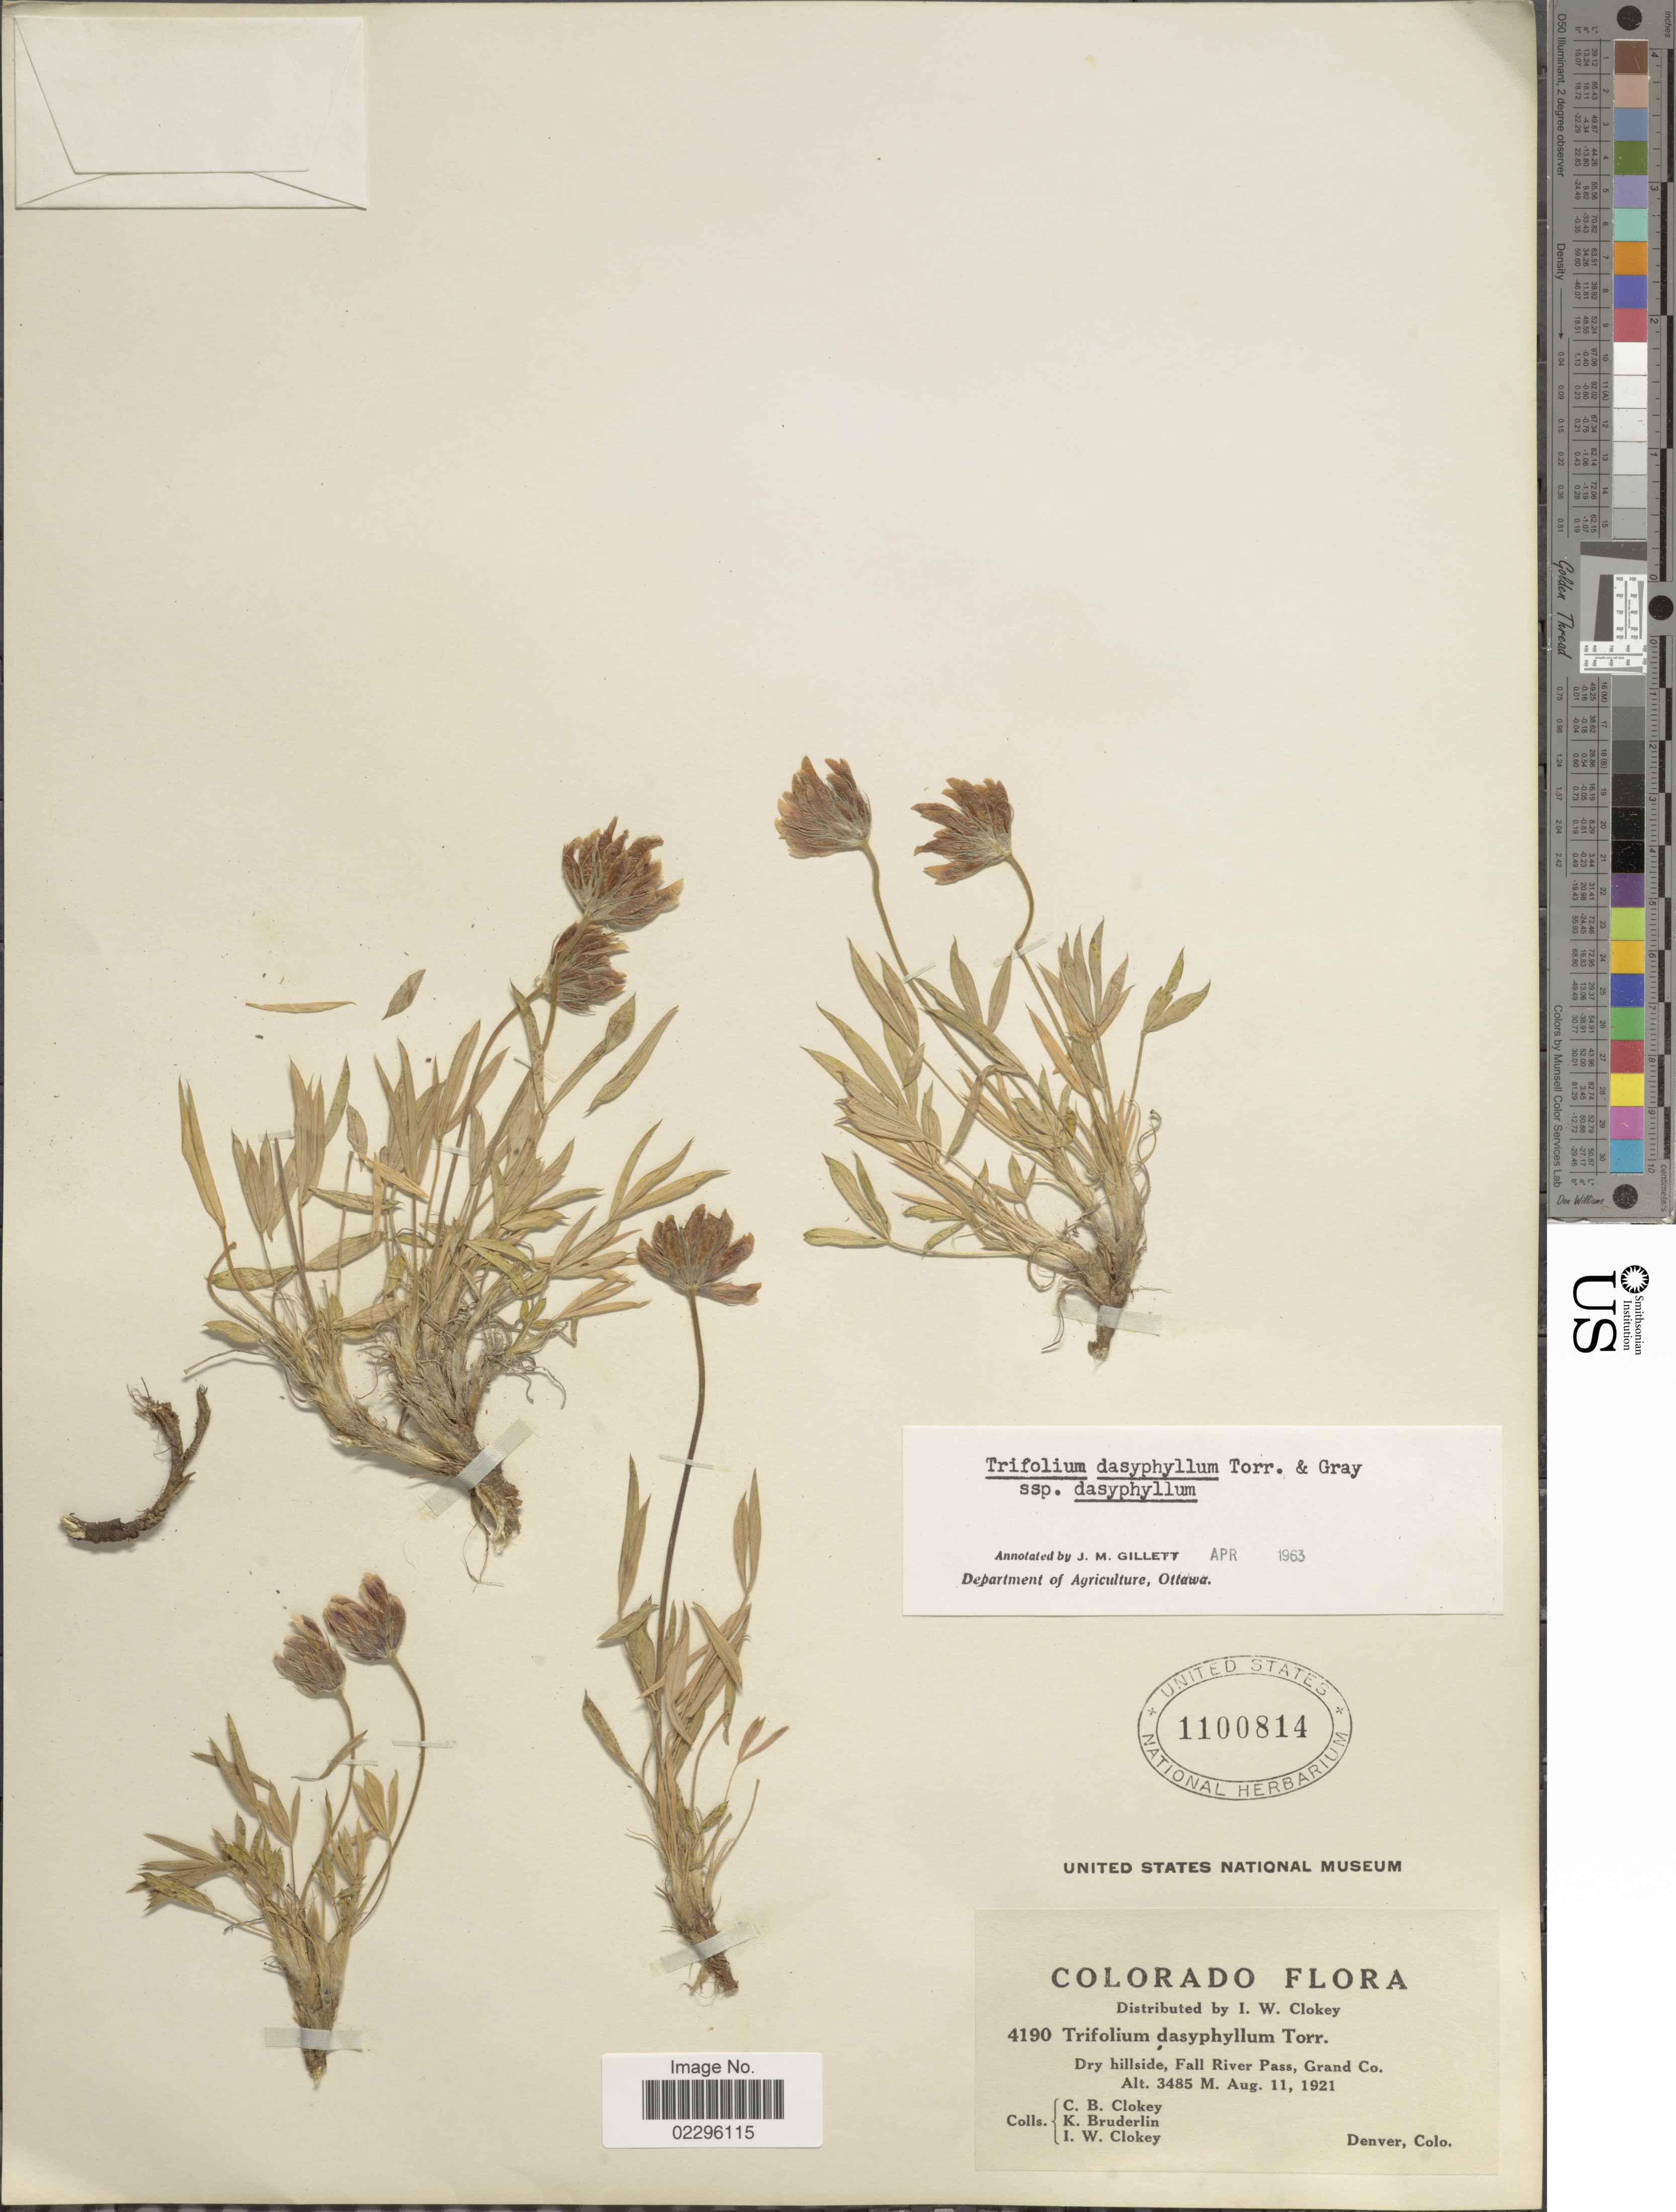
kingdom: Plantae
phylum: Tracheophyta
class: Magnoliopsida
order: Fabales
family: Fabaceae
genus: Trifolium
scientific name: Trifolium dasyphyllum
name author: Torr. & A. Gray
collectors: C. Clokey, K. Bruderlin & I. W. Clokey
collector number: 4190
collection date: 1921-08-11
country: United States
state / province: Colorado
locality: Dry hillside, Fall River Pass, Grand Co.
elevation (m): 3485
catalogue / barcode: US 1100814